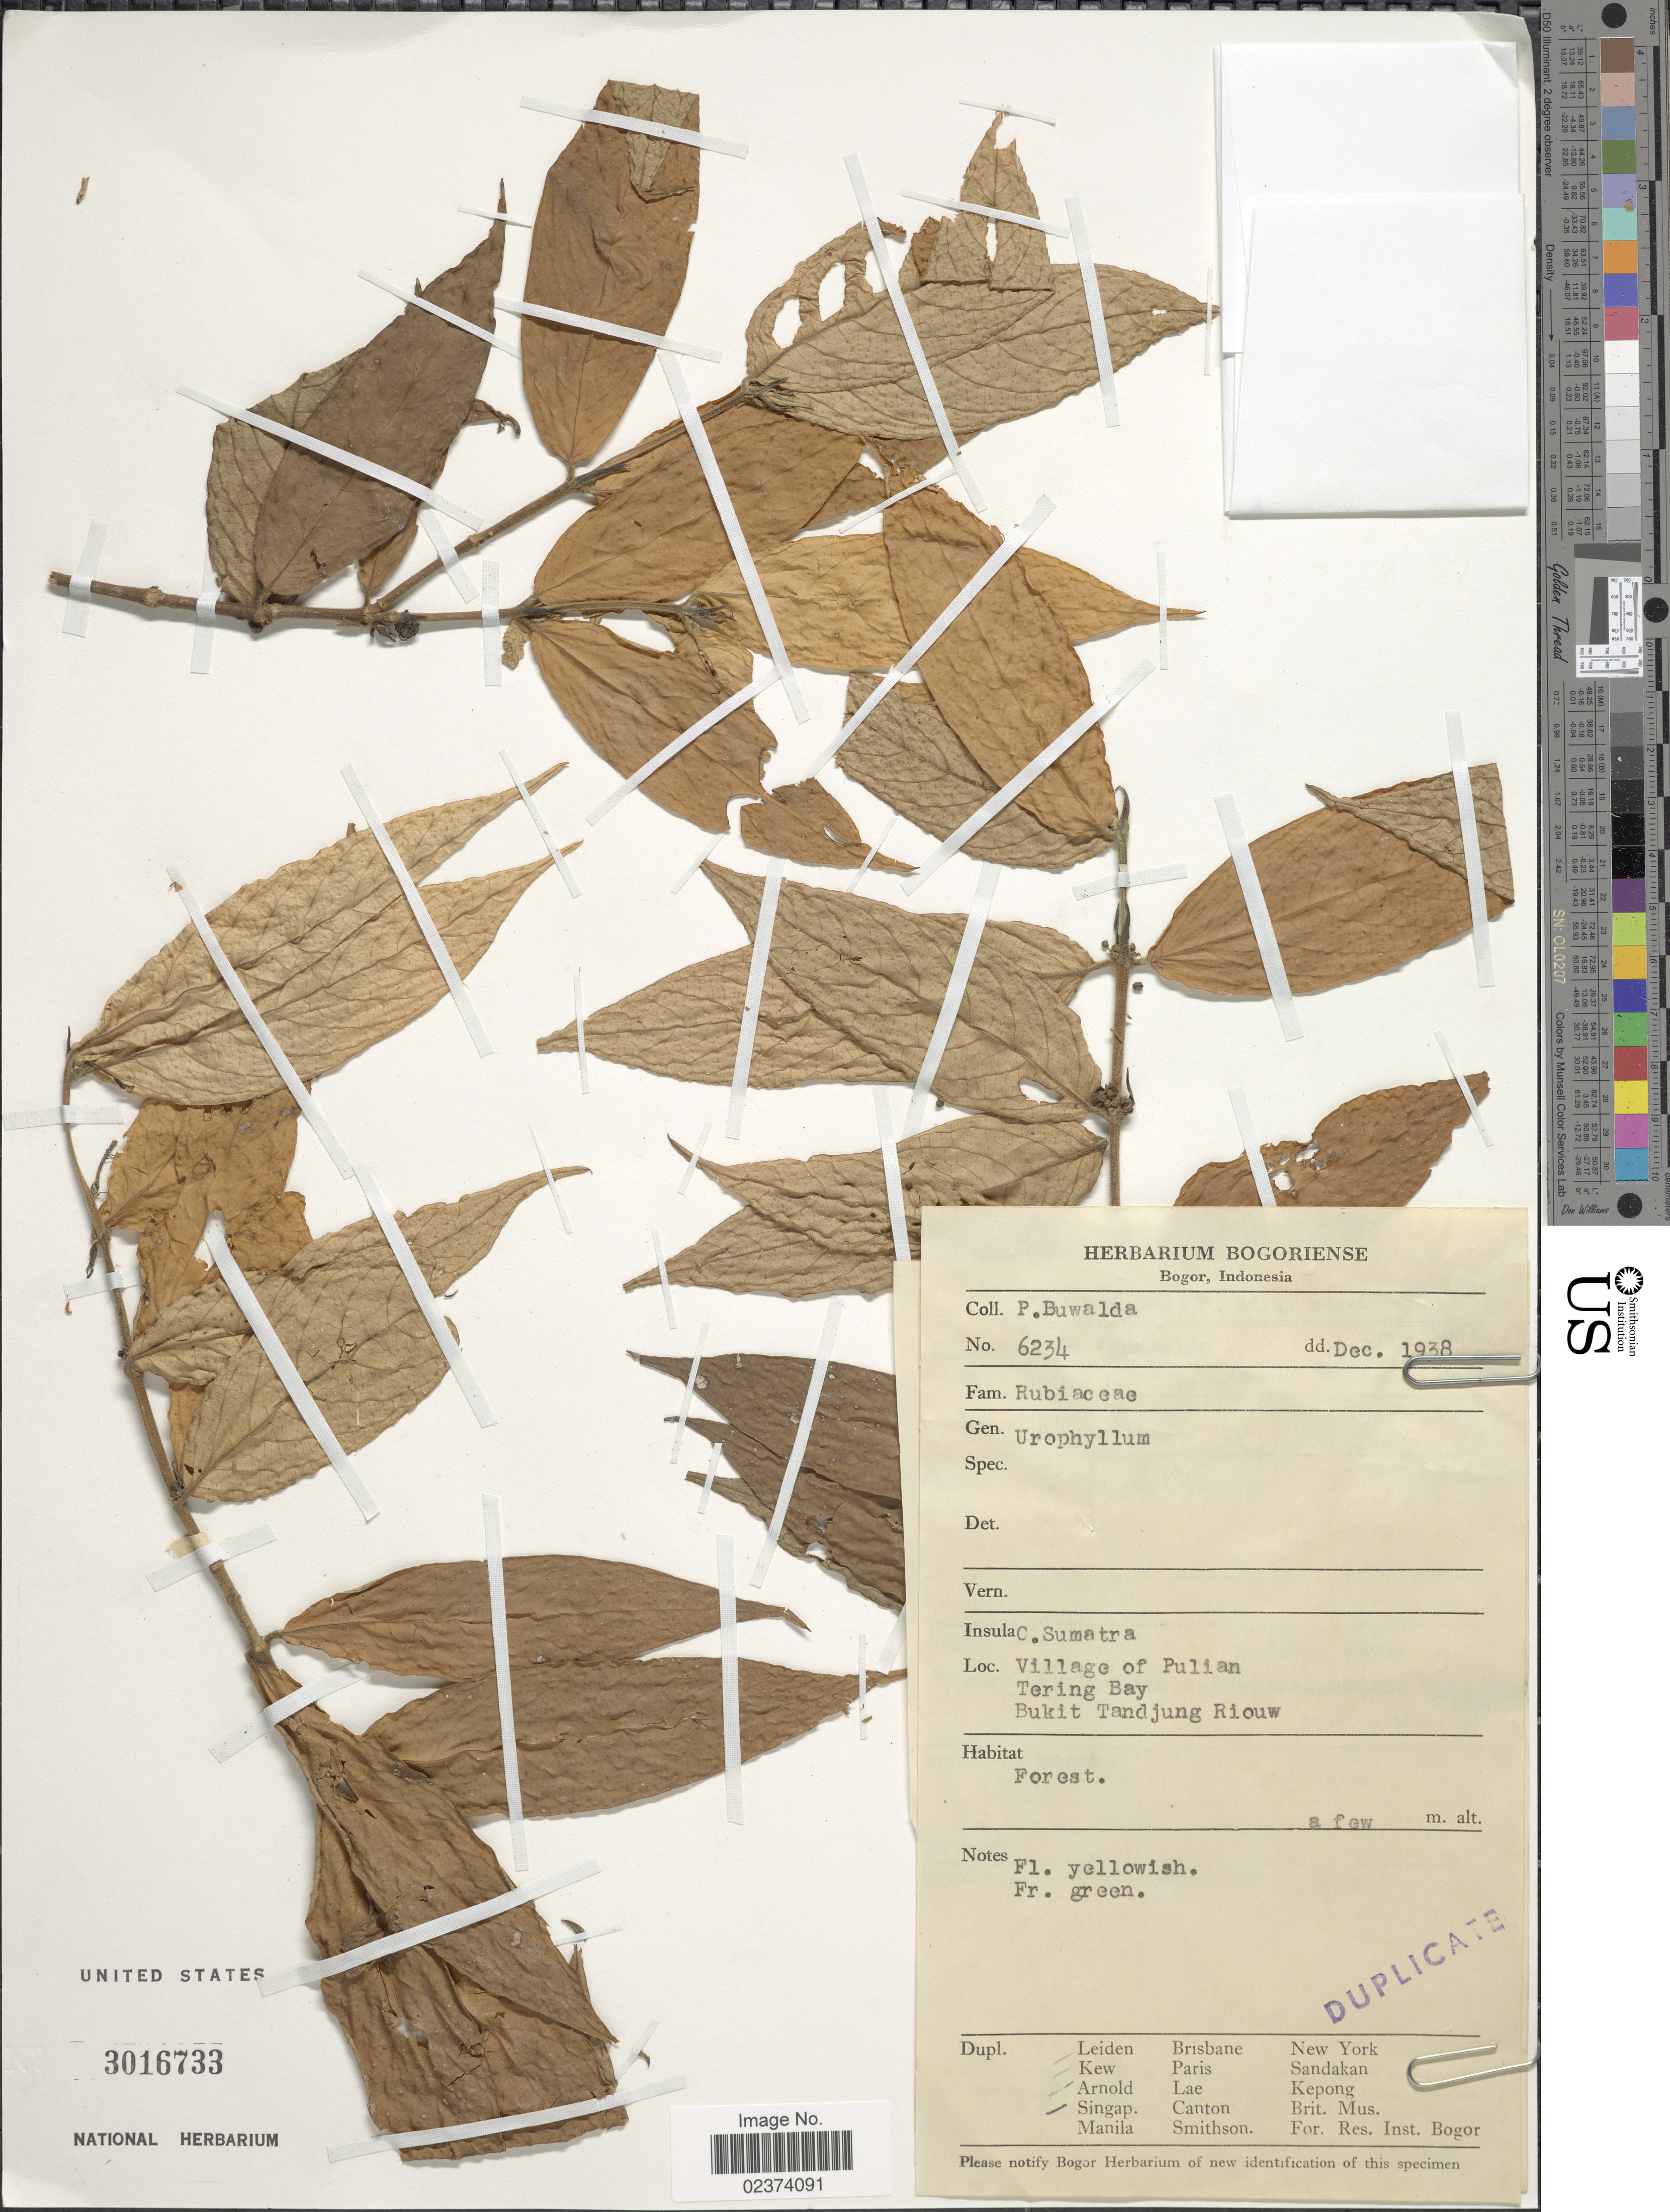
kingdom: Plantae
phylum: Tracheophyta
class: Magnoliopsida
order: Gentianales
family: Rubiaceae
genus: Urophyllum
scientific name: Urophyllum sp.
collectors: P. Buwalda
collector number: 6234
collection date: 1938-12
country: Indonesia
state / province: Sumatra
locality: C. Sumatra, Village of Pulian, Tering Bay, Bukit Tandjung Riouw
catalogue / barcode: US 3016733